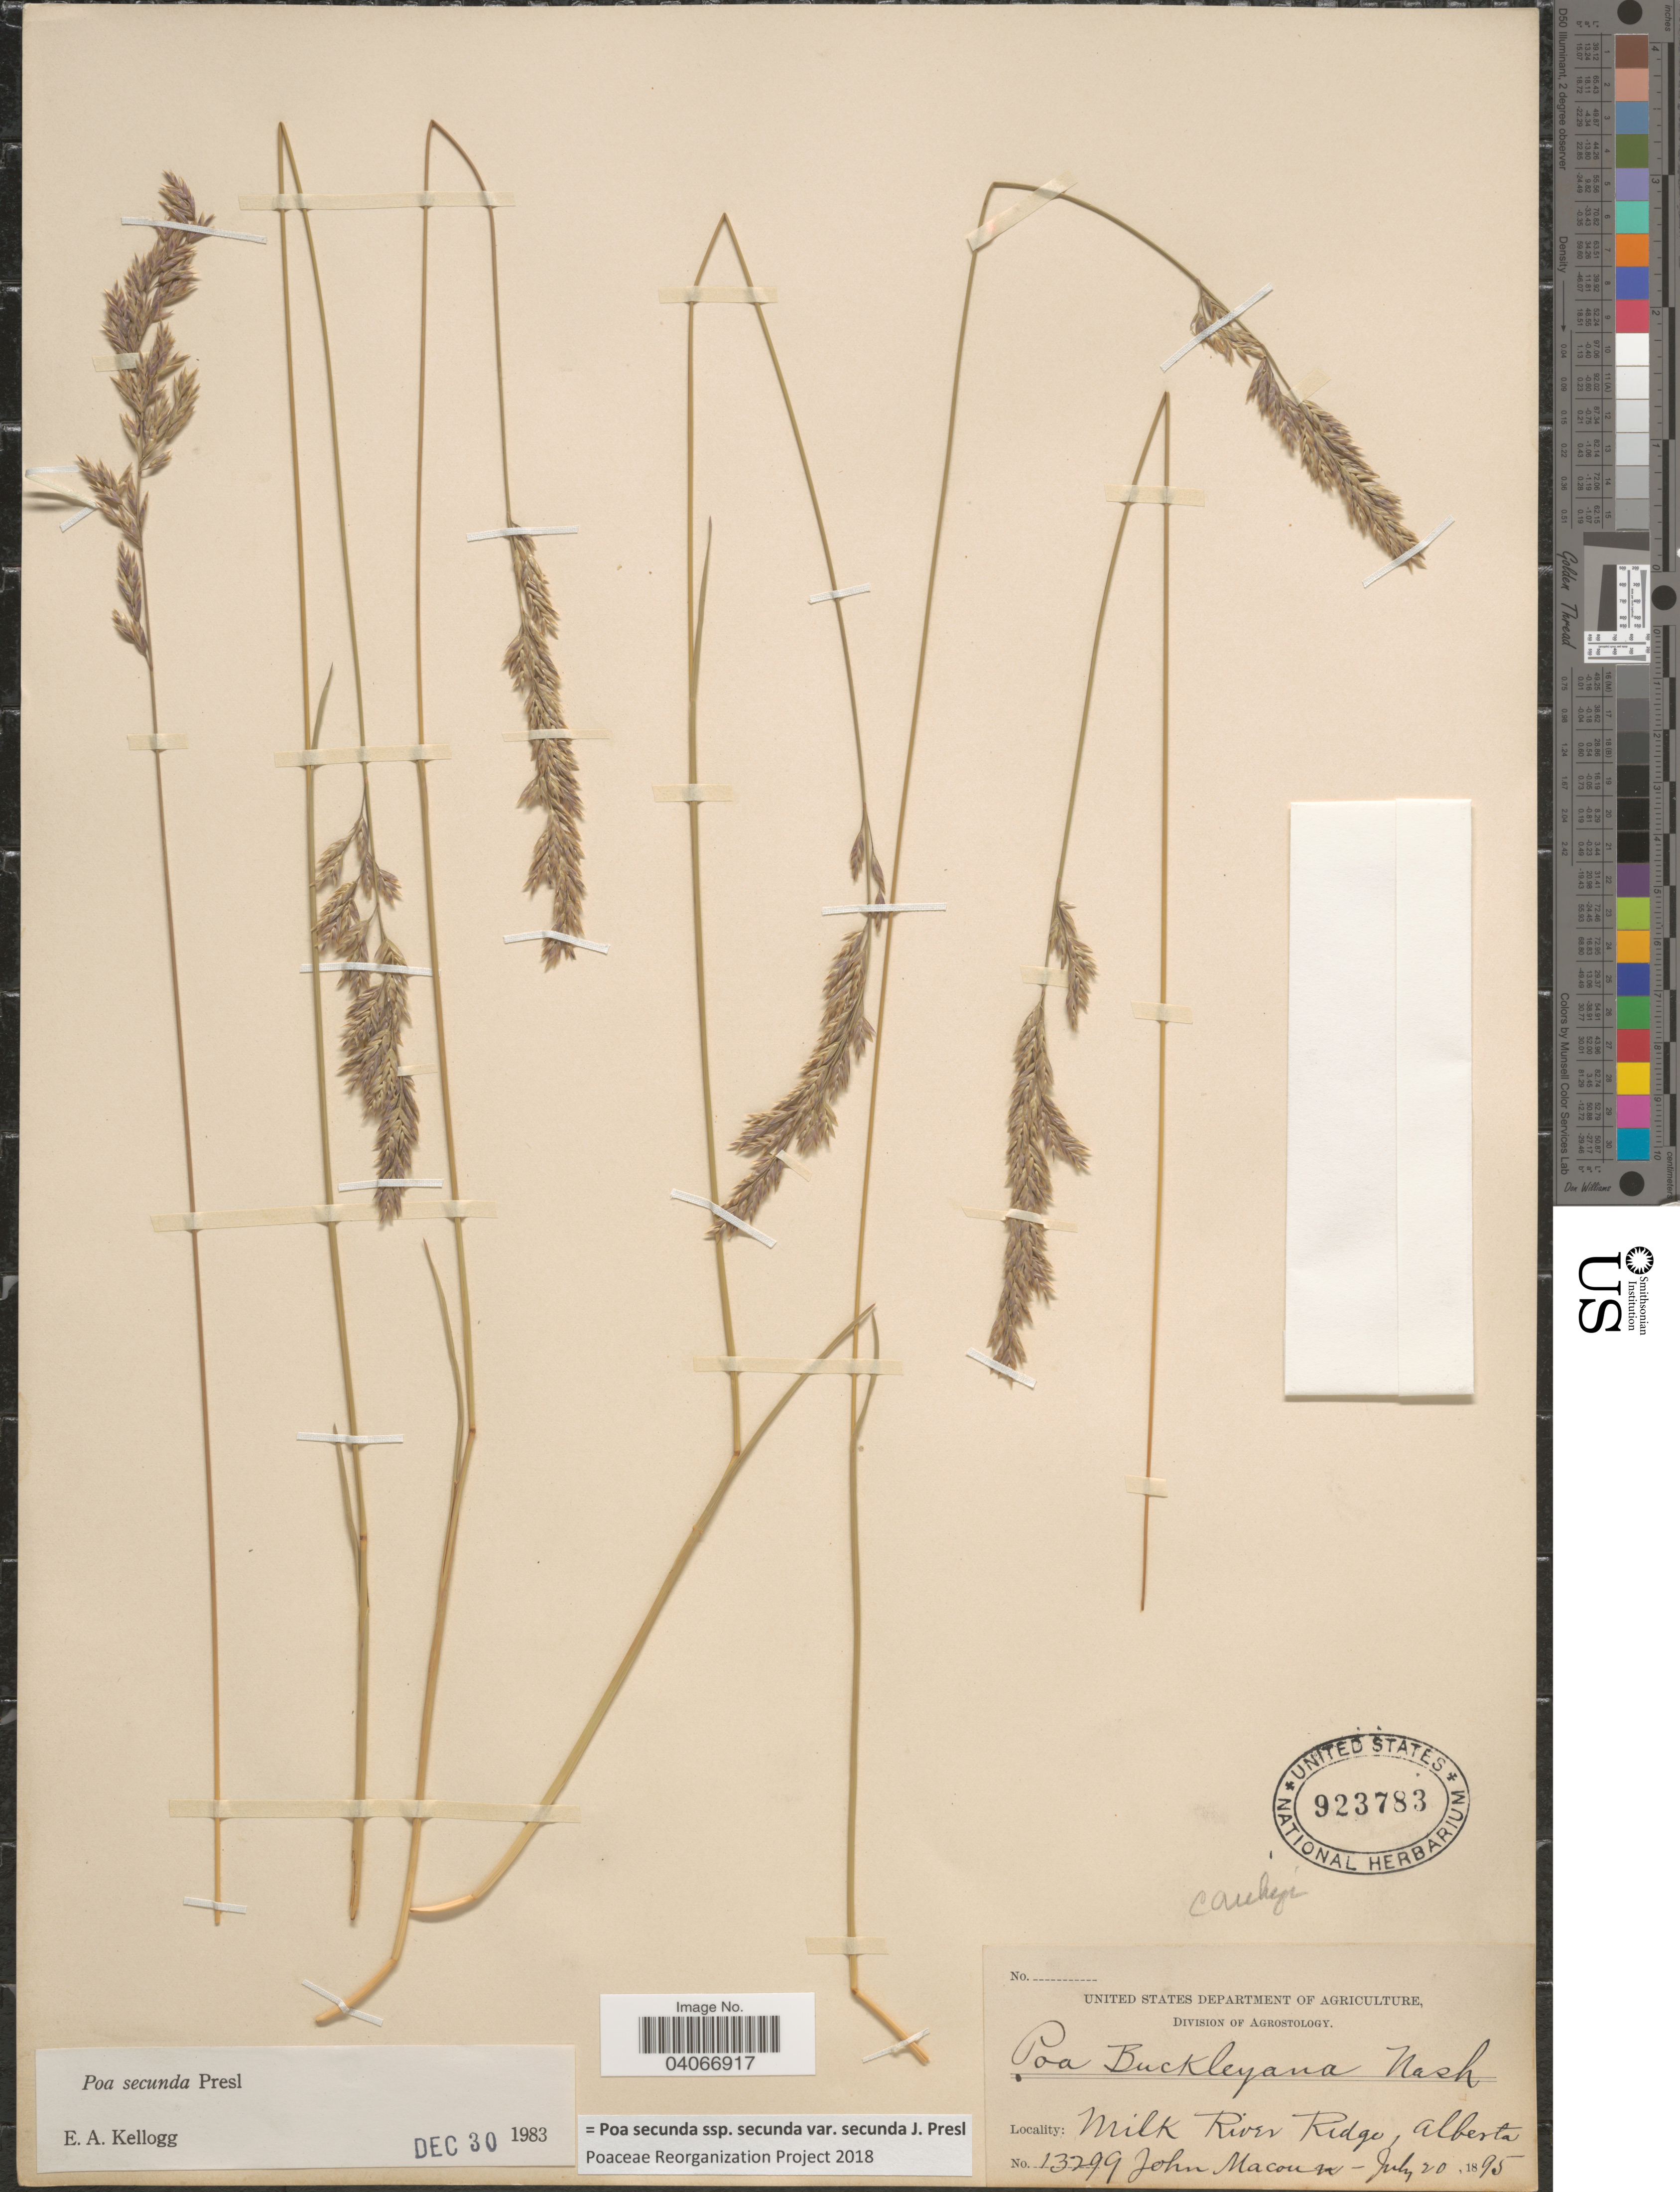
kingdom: Plantae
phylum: Tracheophyta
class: Liliopsida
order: Poales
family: Poaceae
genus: Poa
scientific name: Poa secunda subsp. secunda var. secunda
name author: J. Presl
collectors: J. Macoun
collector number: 13299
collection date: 1895-07-20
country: Canada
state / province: Alberta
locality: Milk River Ridge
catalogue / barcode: US 923783